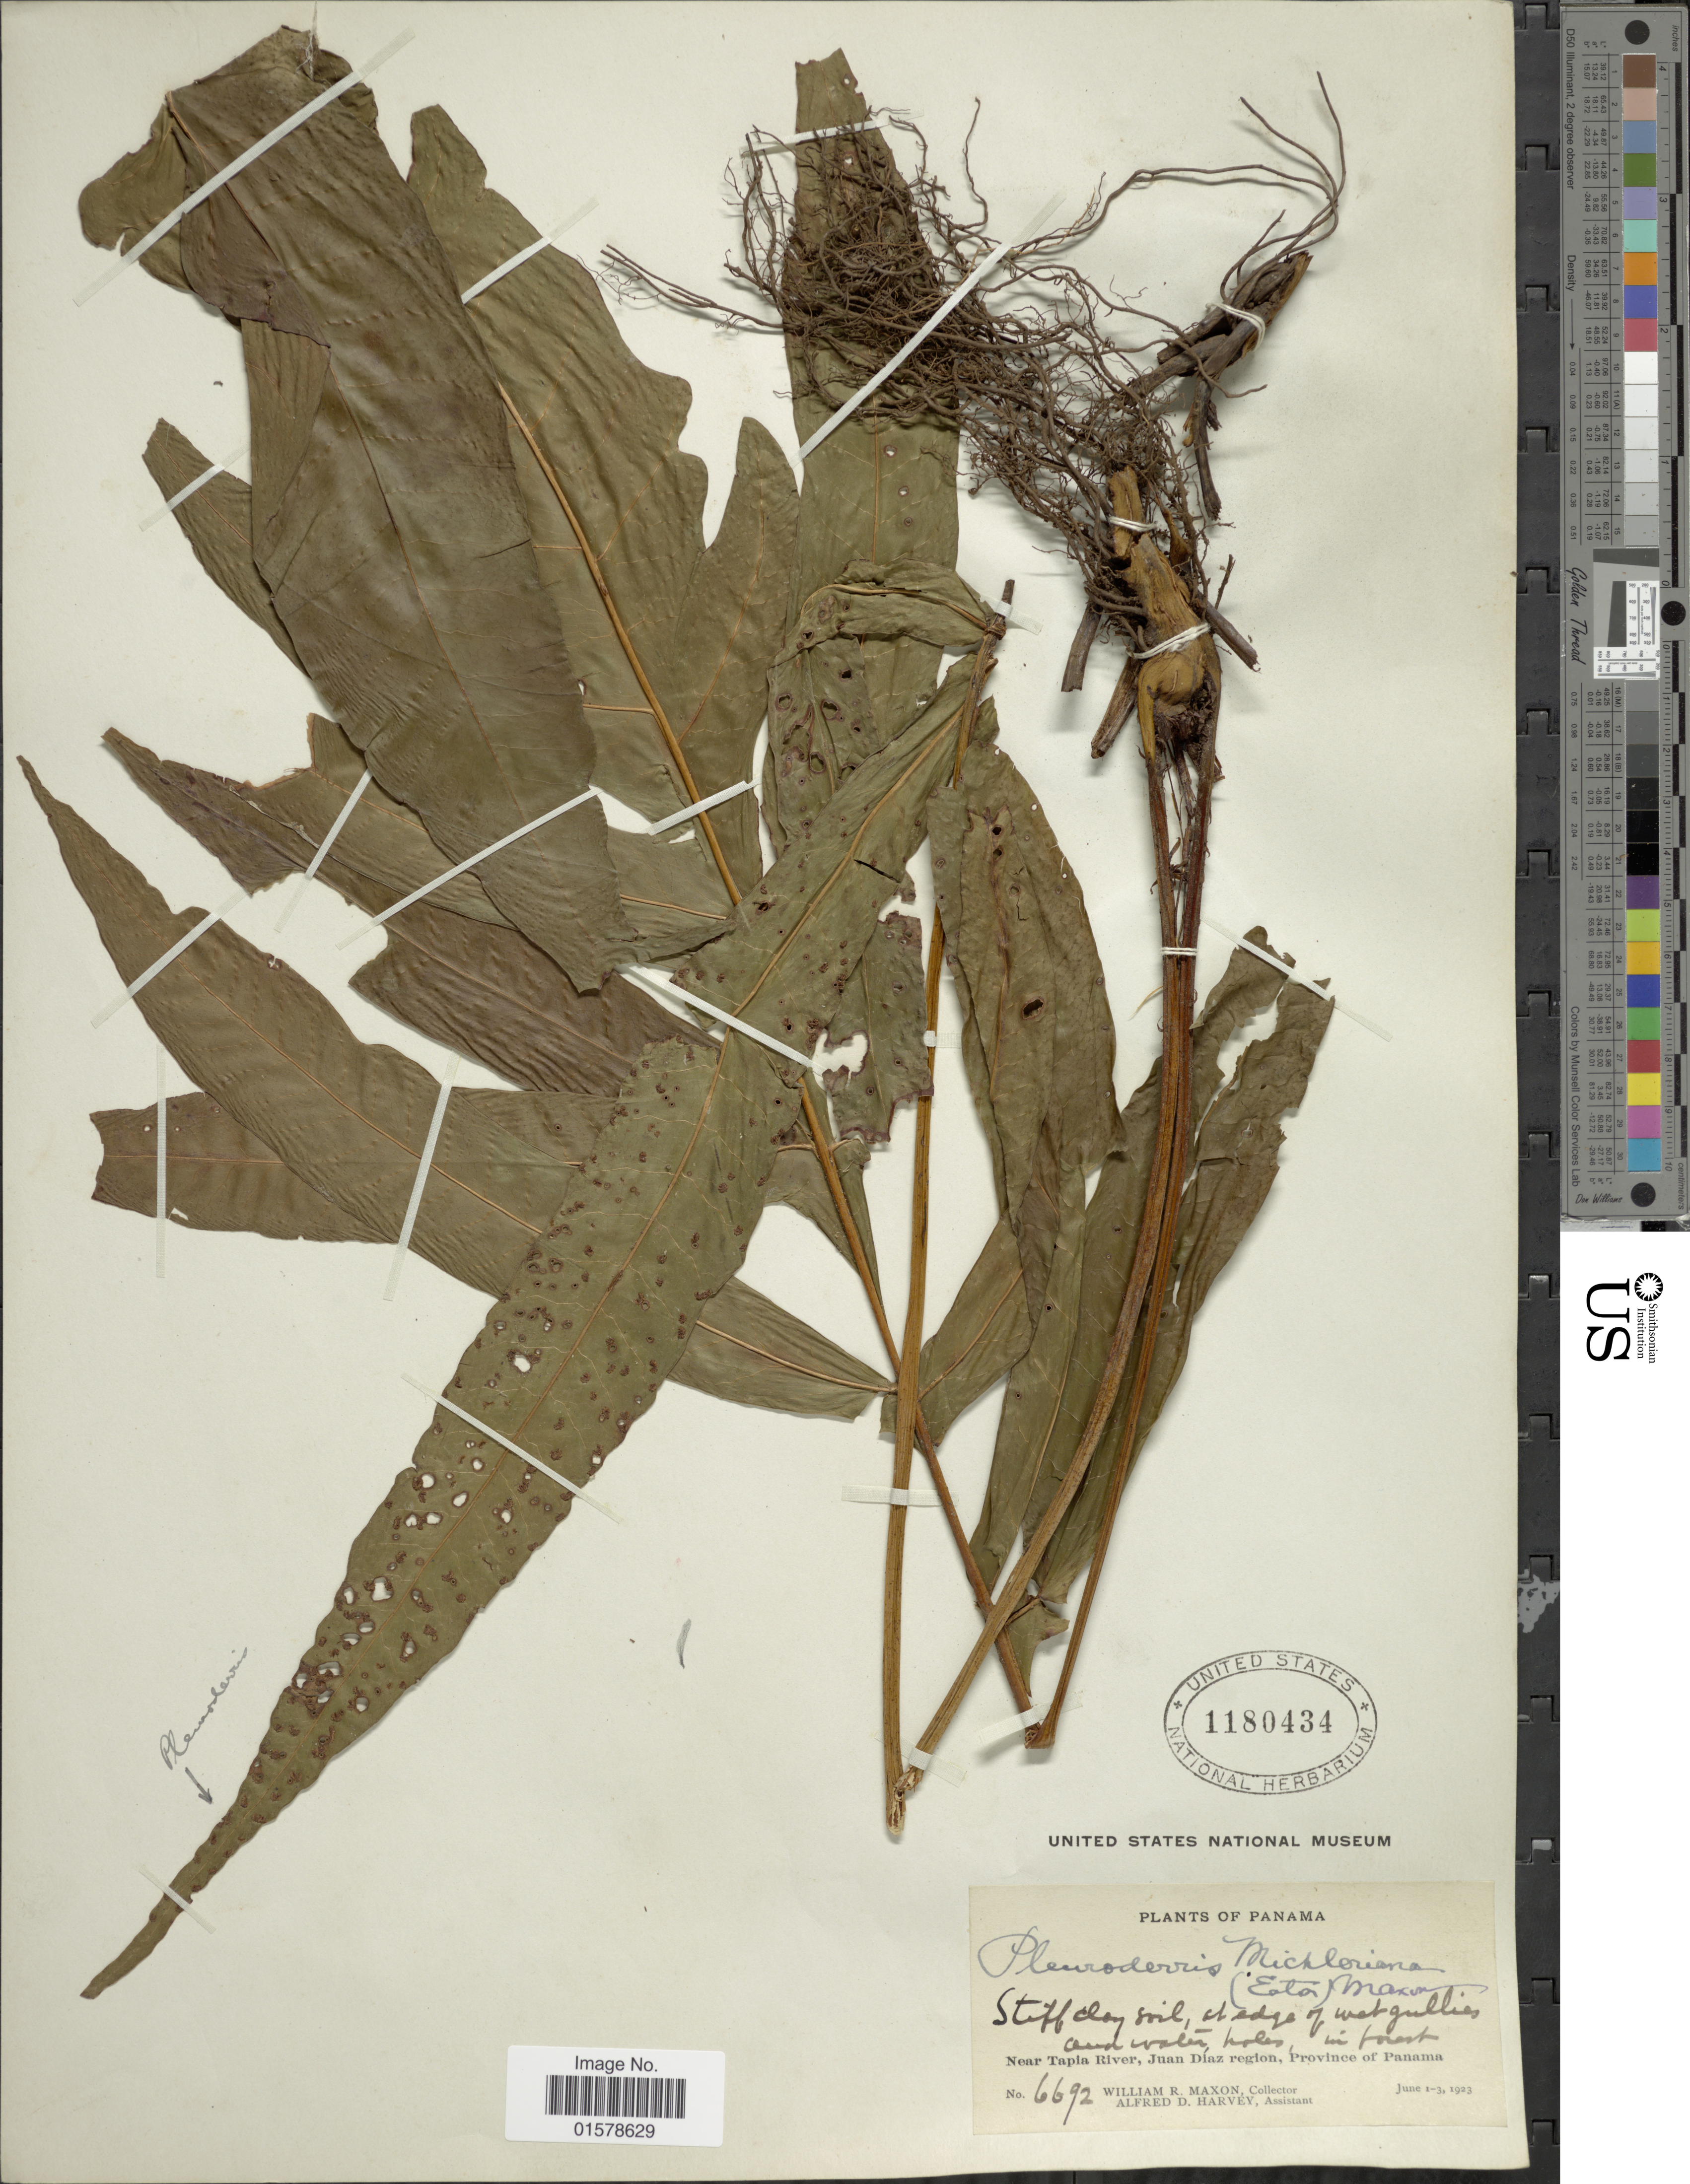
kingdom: Plantae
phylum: Tracheophyta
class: Polypodiopsida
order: Polypodiales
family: Tectariaceae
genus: Tectaria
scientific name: Tectaria x michleriana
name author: (D.C. Eaton) Lellinger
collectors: W. R. Maxon & A. D. Harvey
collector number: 6692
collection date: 1923-06-01/1923-06-03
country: Panama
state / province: Panamá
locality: Near Tapia River, Juan Diaz region, Province of Panama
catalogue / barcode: US 1180434